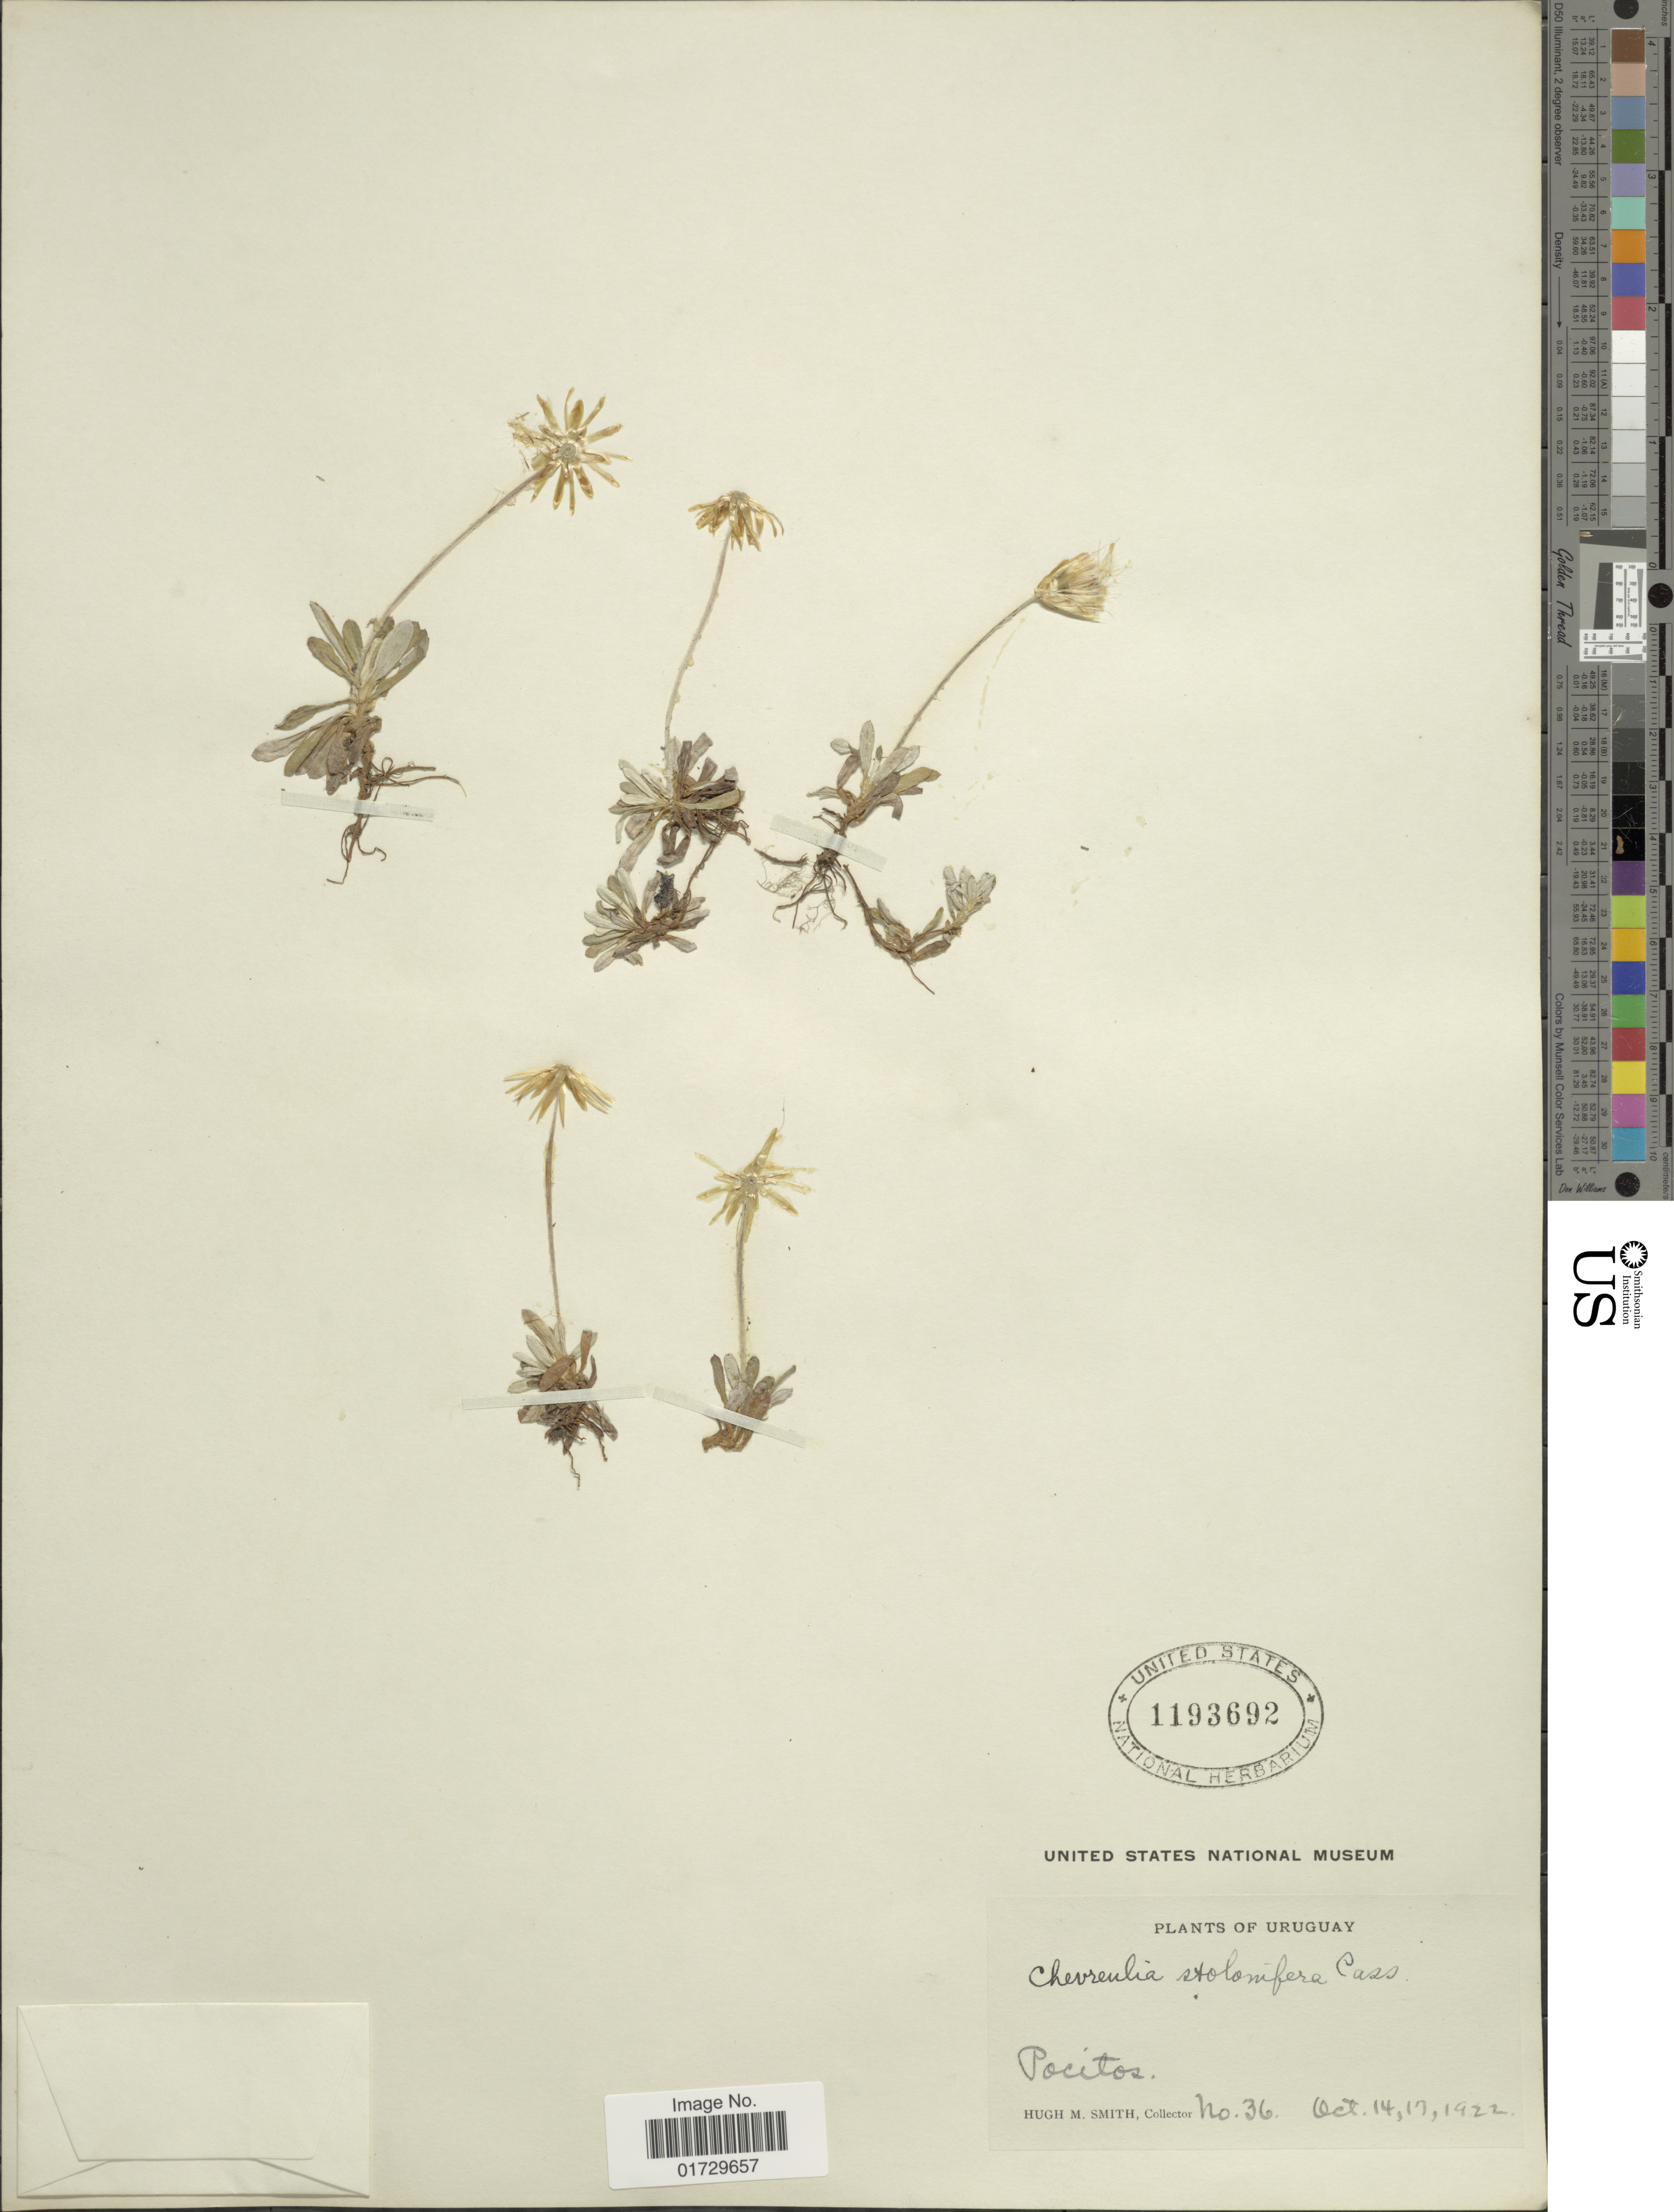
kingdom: Plantae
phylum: Tracheophyta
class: Magnoliopsida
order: Asterales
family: Asteraceae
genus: Chevreulia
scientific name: Chevreulia sarmentosa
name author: (Pers.) S.F. Blake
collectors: H. M. Smith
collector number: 36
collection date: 1922-10-14/1922-10-17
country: Uruguay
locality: Pocitos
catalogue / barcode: US 1193692